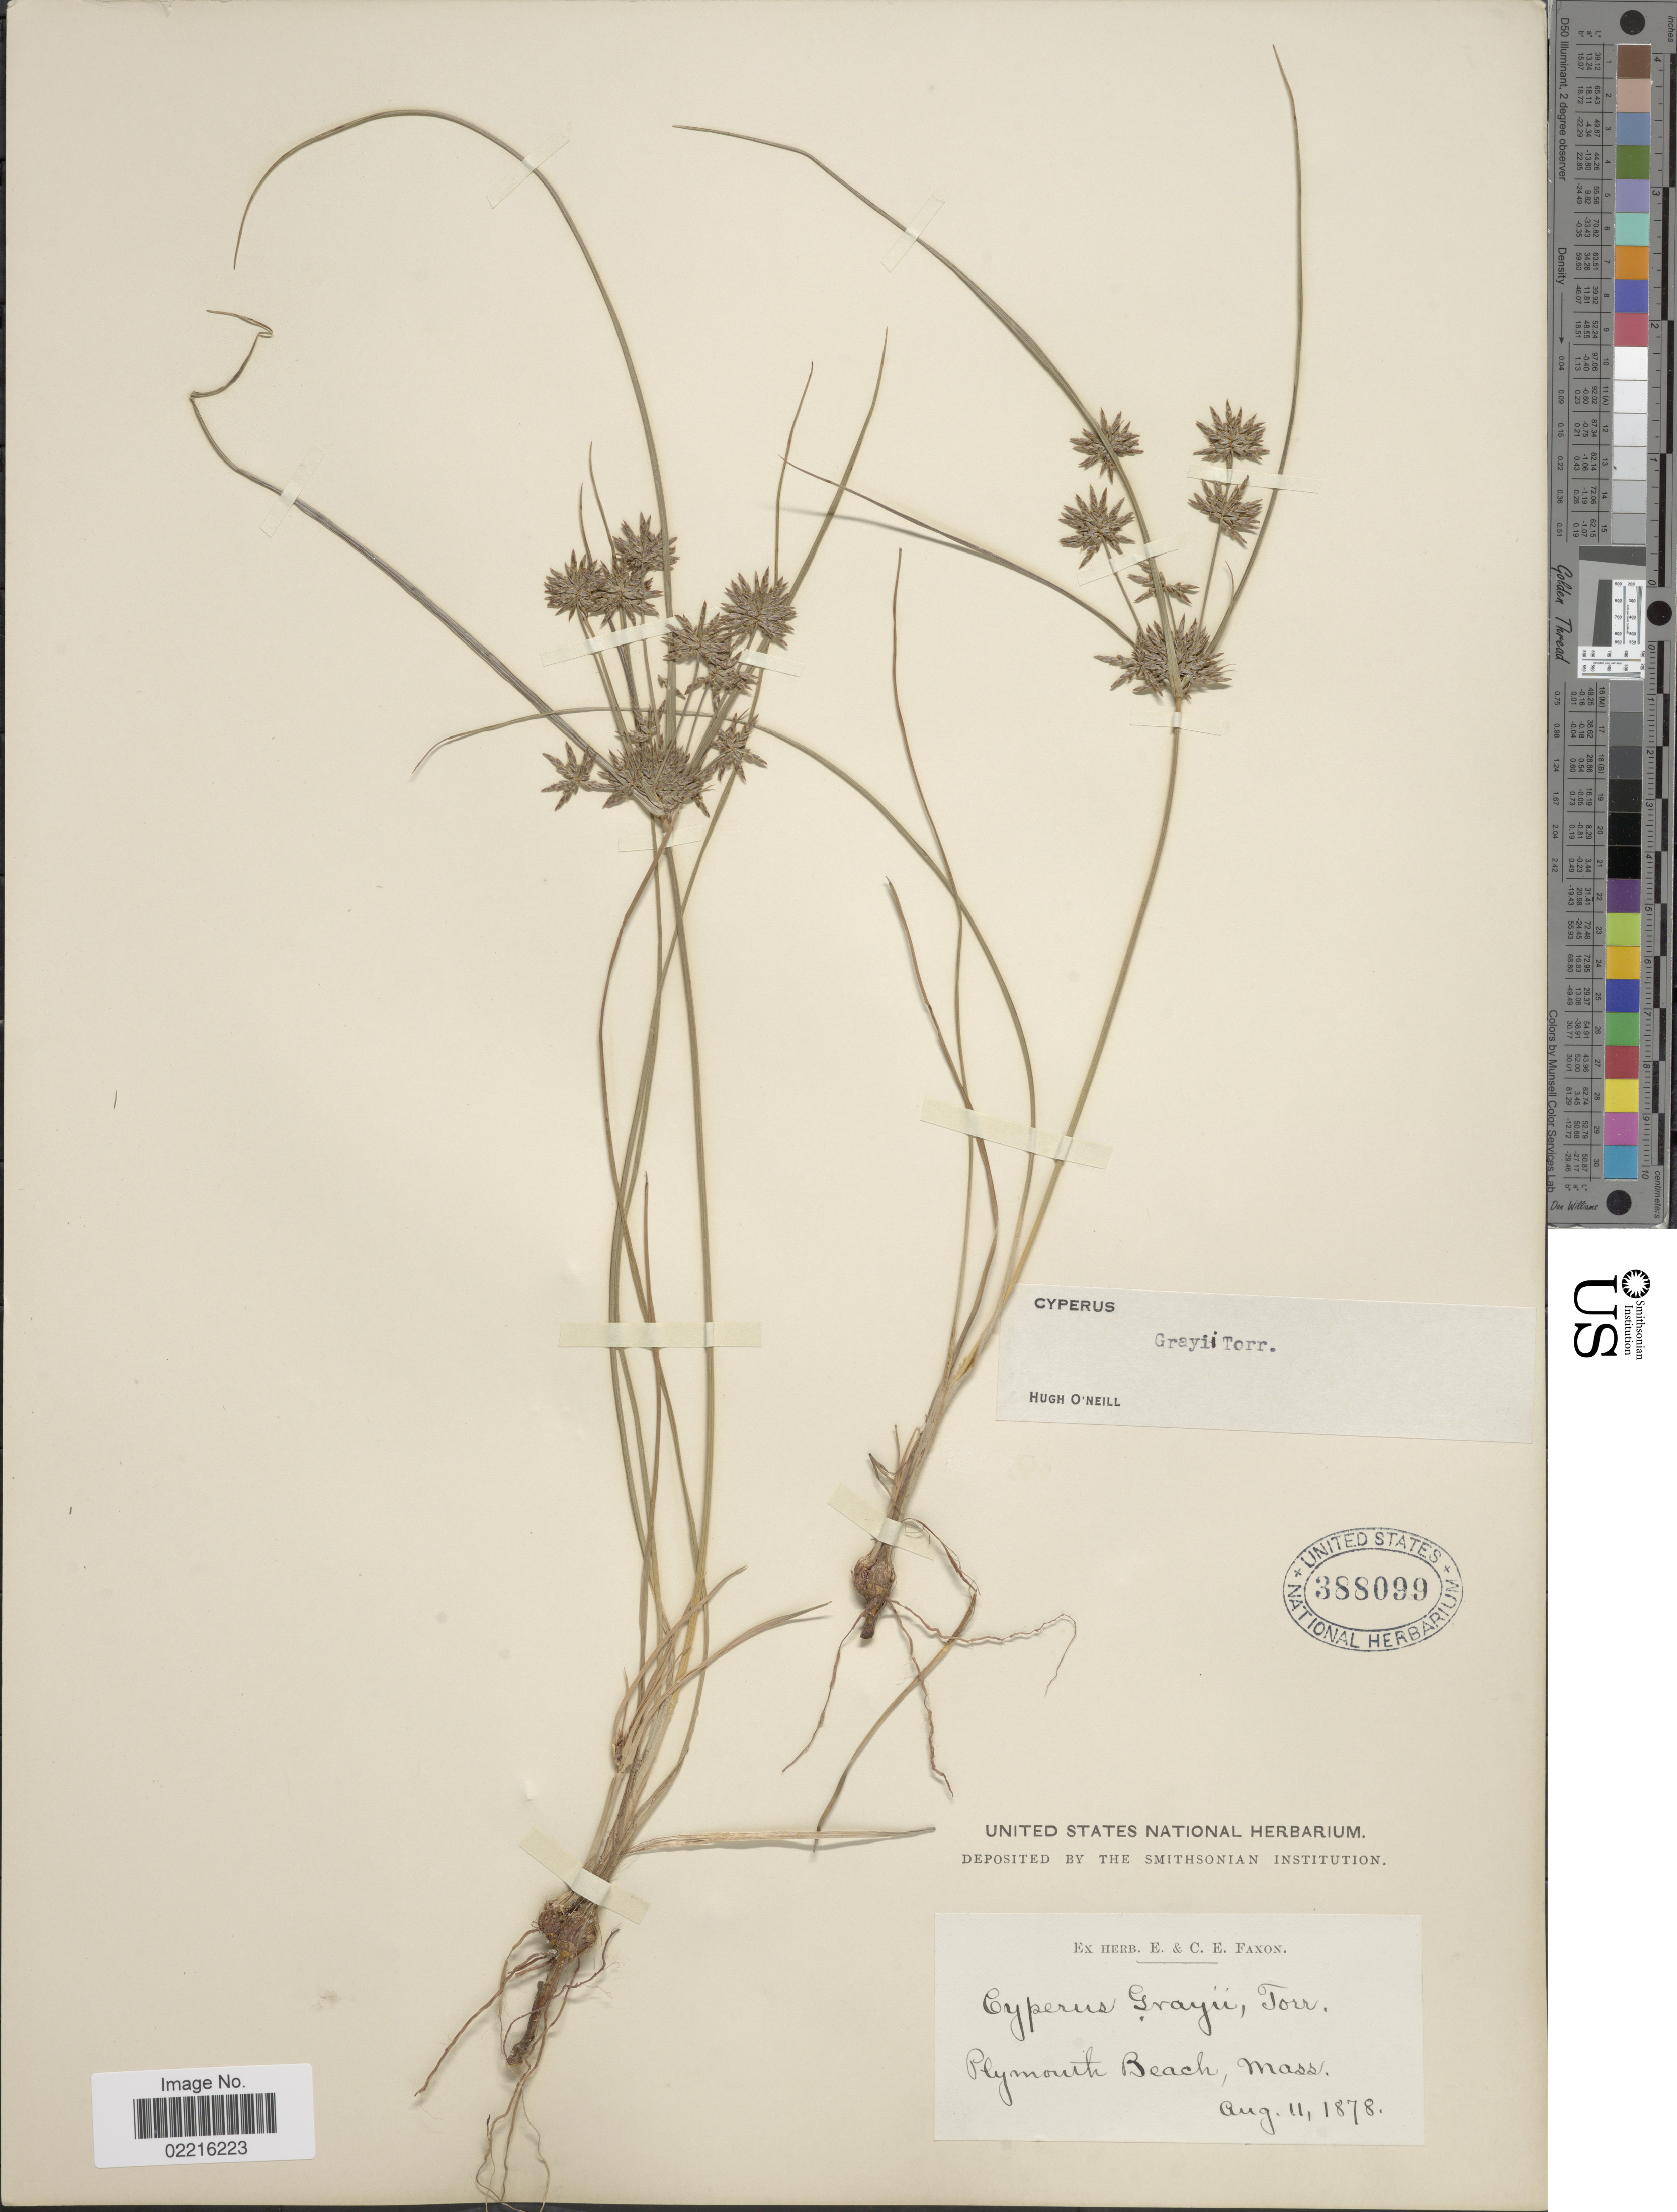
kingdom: Plantae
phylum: Tracheophyta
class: Liliopsida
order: Poales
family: Cyperaceae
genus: Cyperus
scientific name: Cyperus grayi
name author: Torr.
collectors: ex herb. E. & C.E. Faxon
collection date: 1878-08-11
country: United States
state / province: Massachusetts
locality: Plymouth Beach, Mass.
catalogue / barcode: US 388099